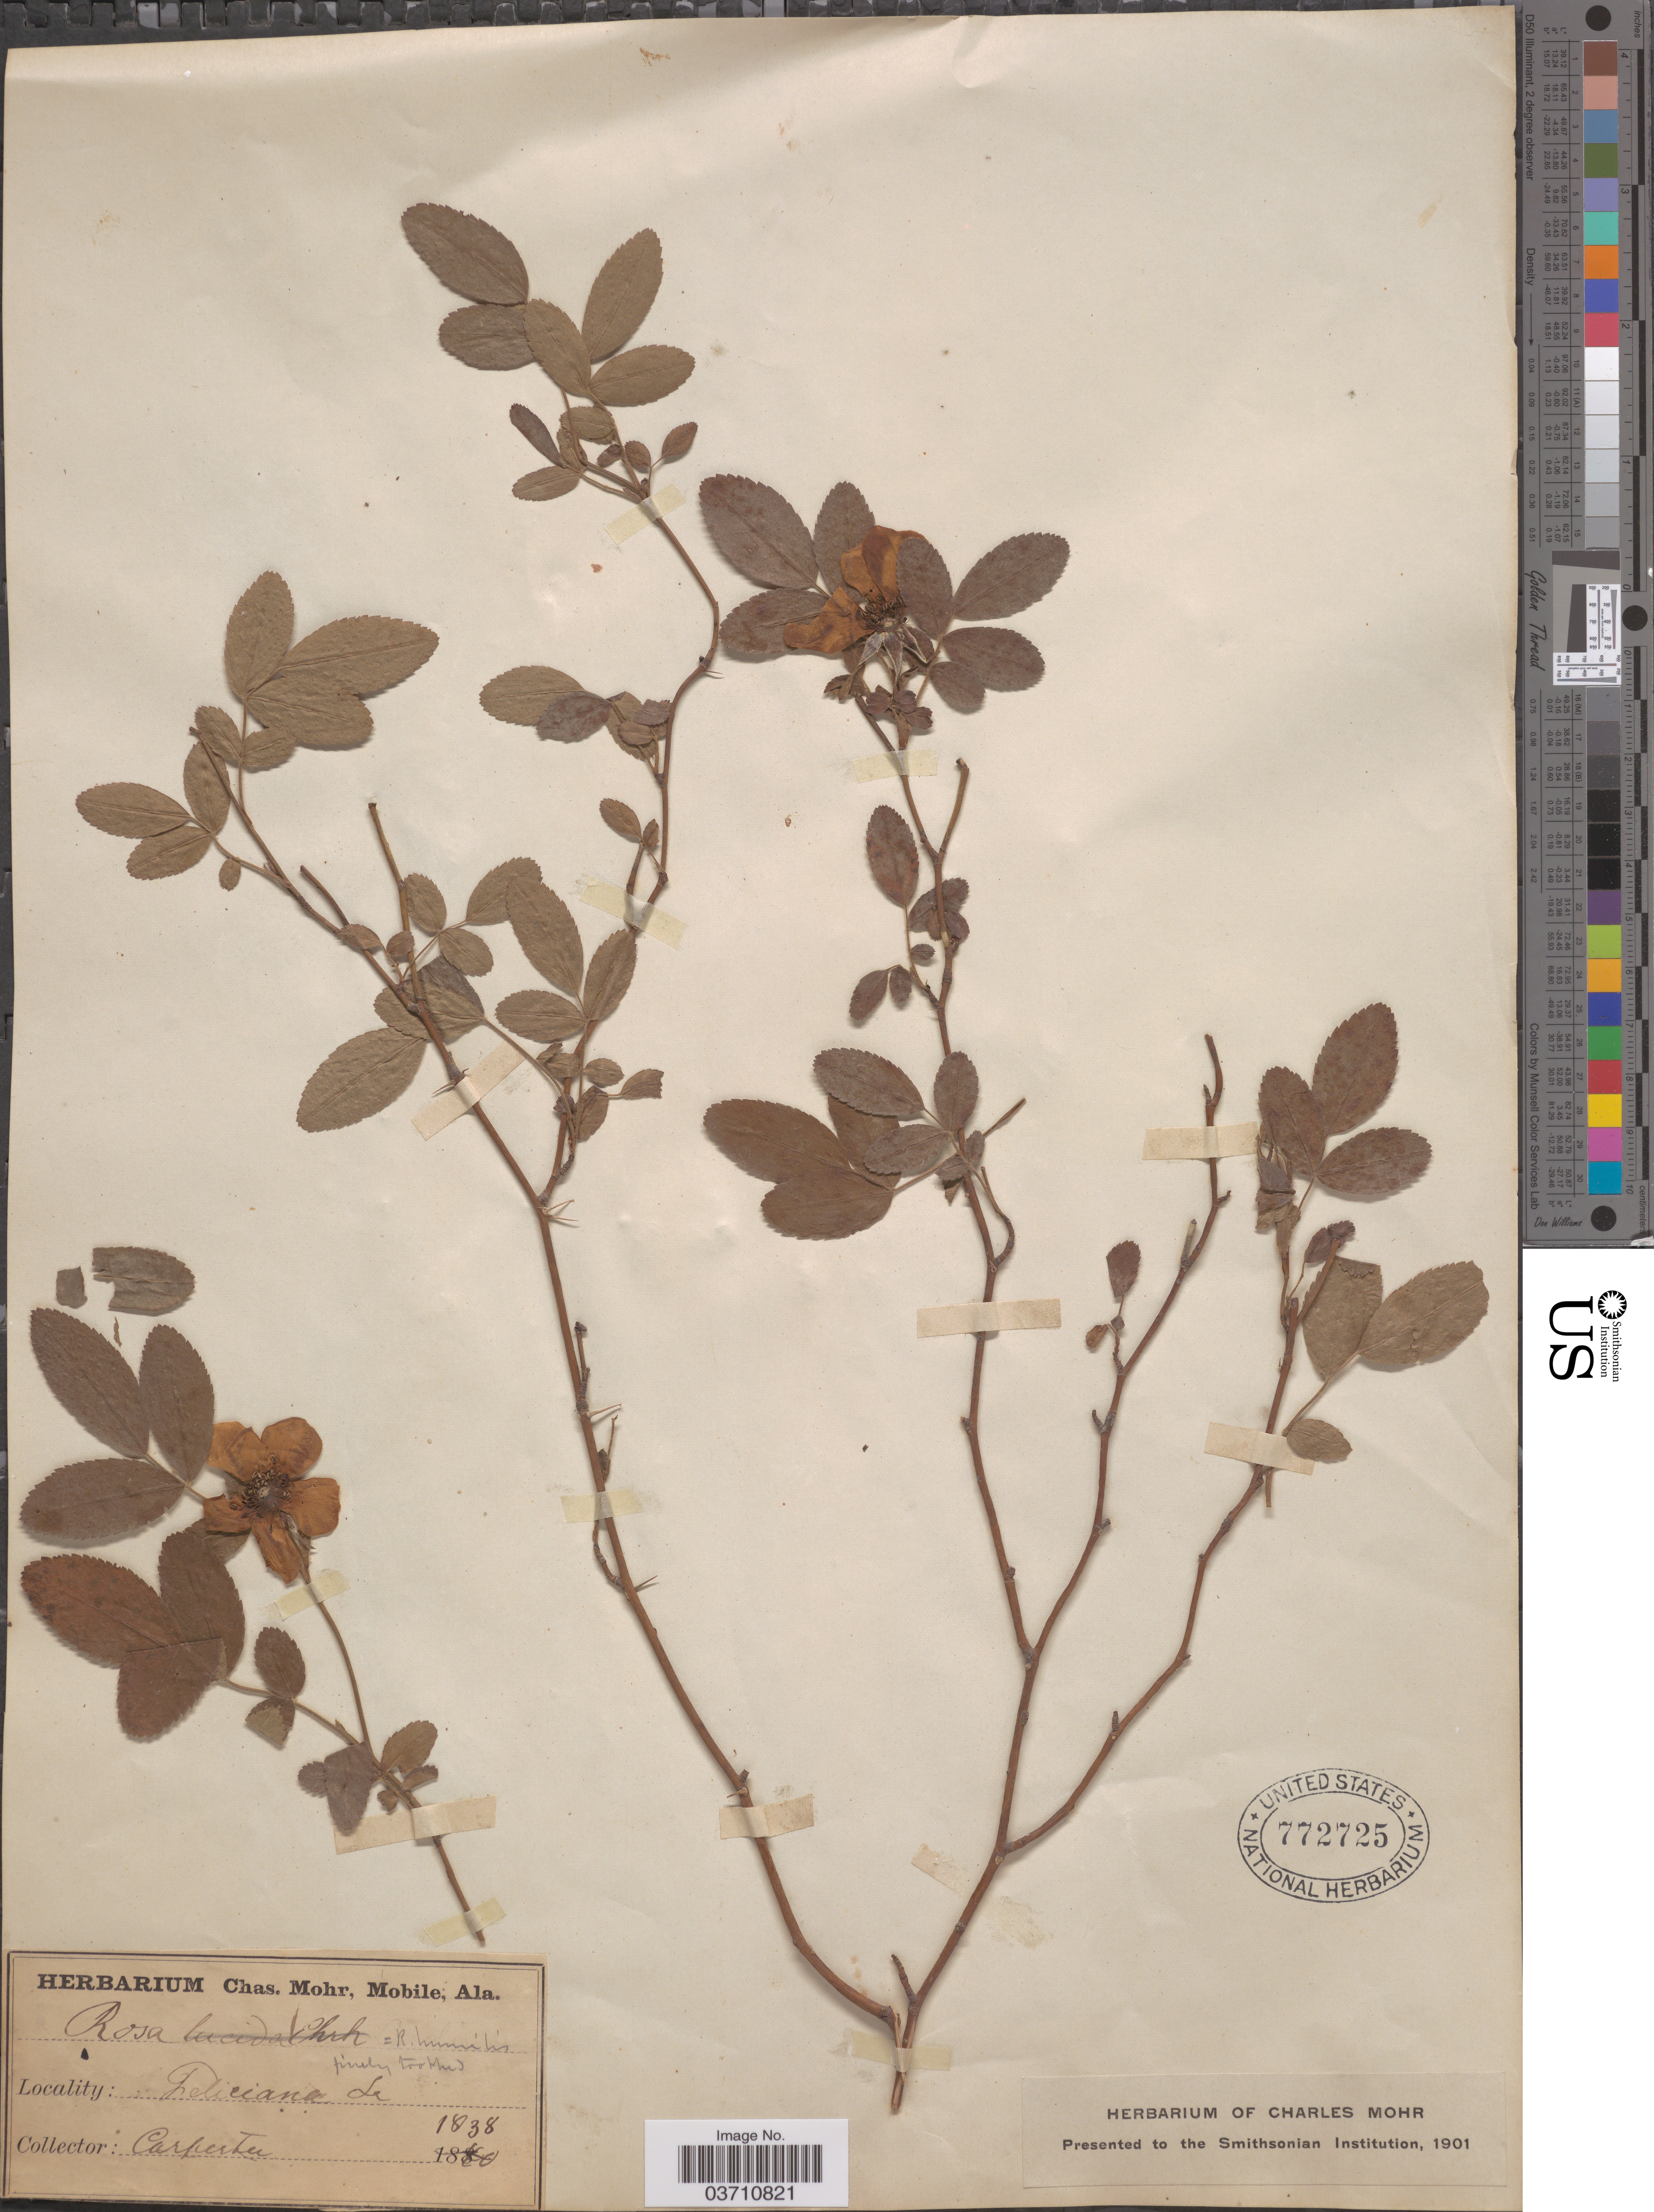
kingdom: Plantae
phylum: Tracheophyta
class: Magnoliopsida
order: Rosales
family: Rosaceae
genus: Rosa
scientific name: Rosa carolina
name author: L.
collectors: -. Carpenter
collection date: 1838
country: United States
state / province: Louisiana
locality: Feliciana.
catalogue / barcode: US 772725